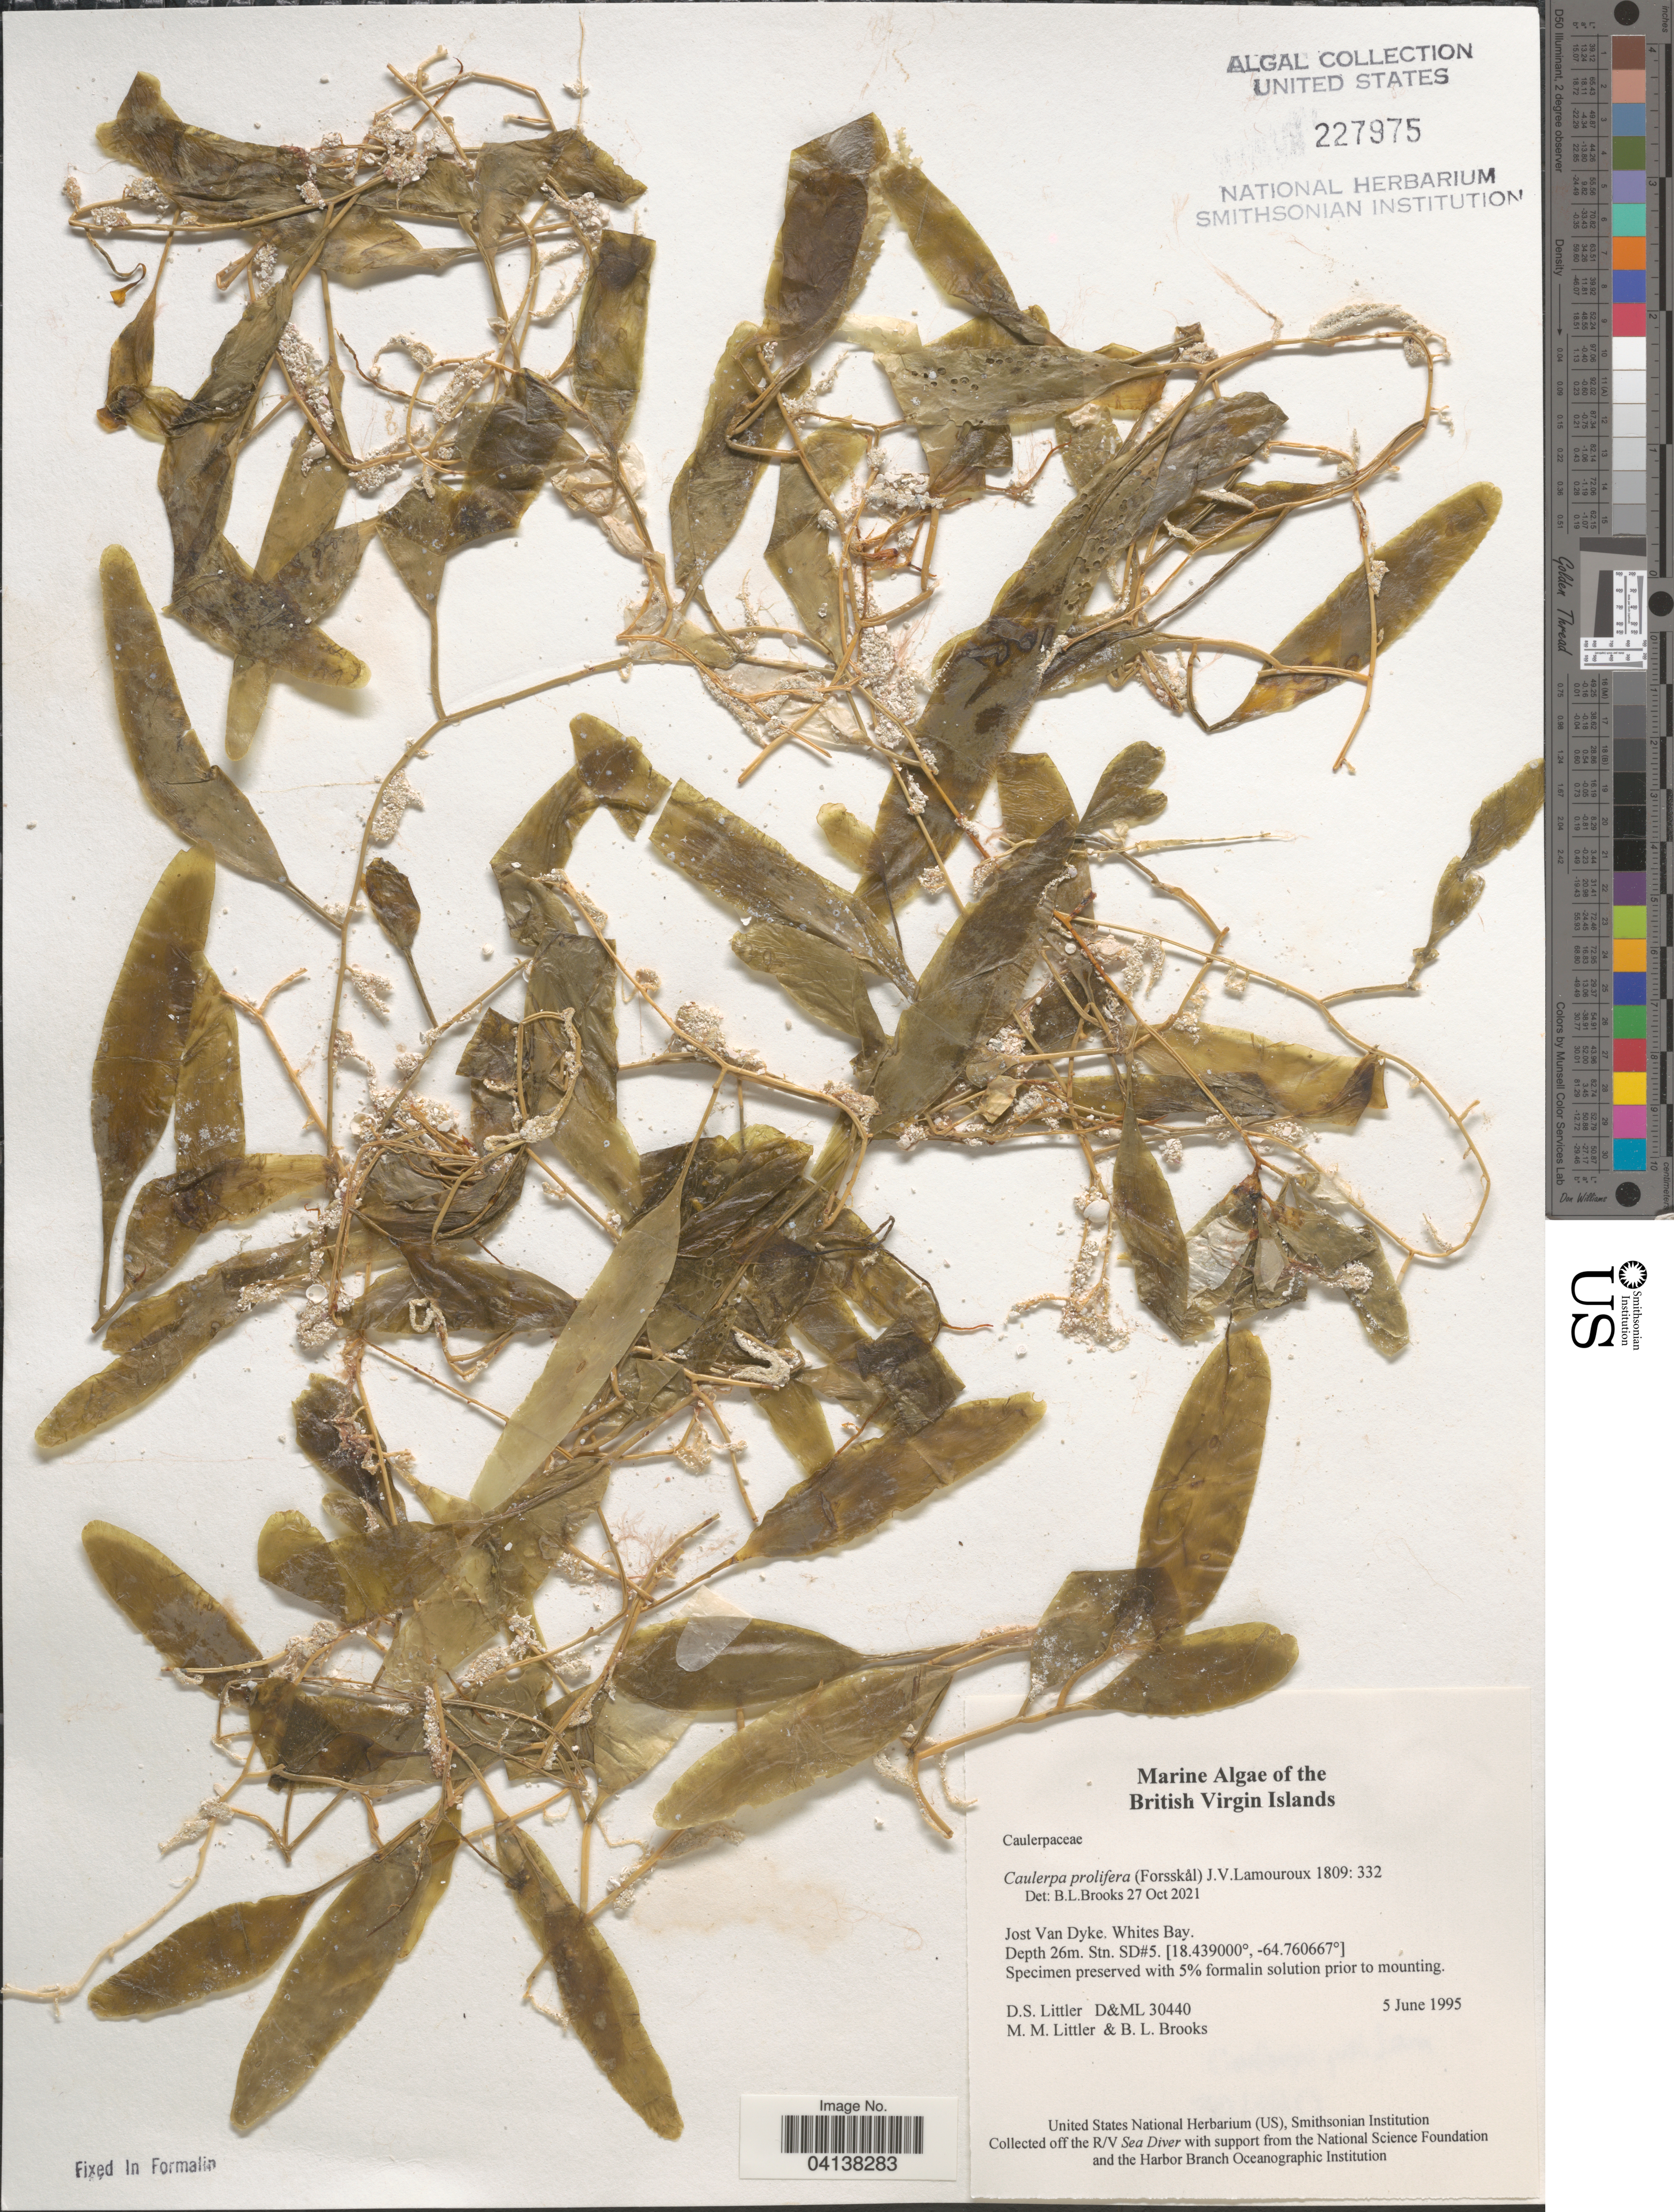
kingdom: Plantae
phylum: Chlorophyta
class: Ulvophyceae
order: Bryopsidales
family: Caulerpaceae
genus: Caulerpa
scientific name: Caulerpa prolifera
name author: (Forssk.) J.V.Lamouroux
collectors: D. S. Littler & B. Brooks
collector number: D&ML 30440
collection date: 1995-06-05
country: British Virgin Islands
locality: Jost Van Dyke. Whites Bay. Stn. SD#5.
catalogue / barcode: US 227975